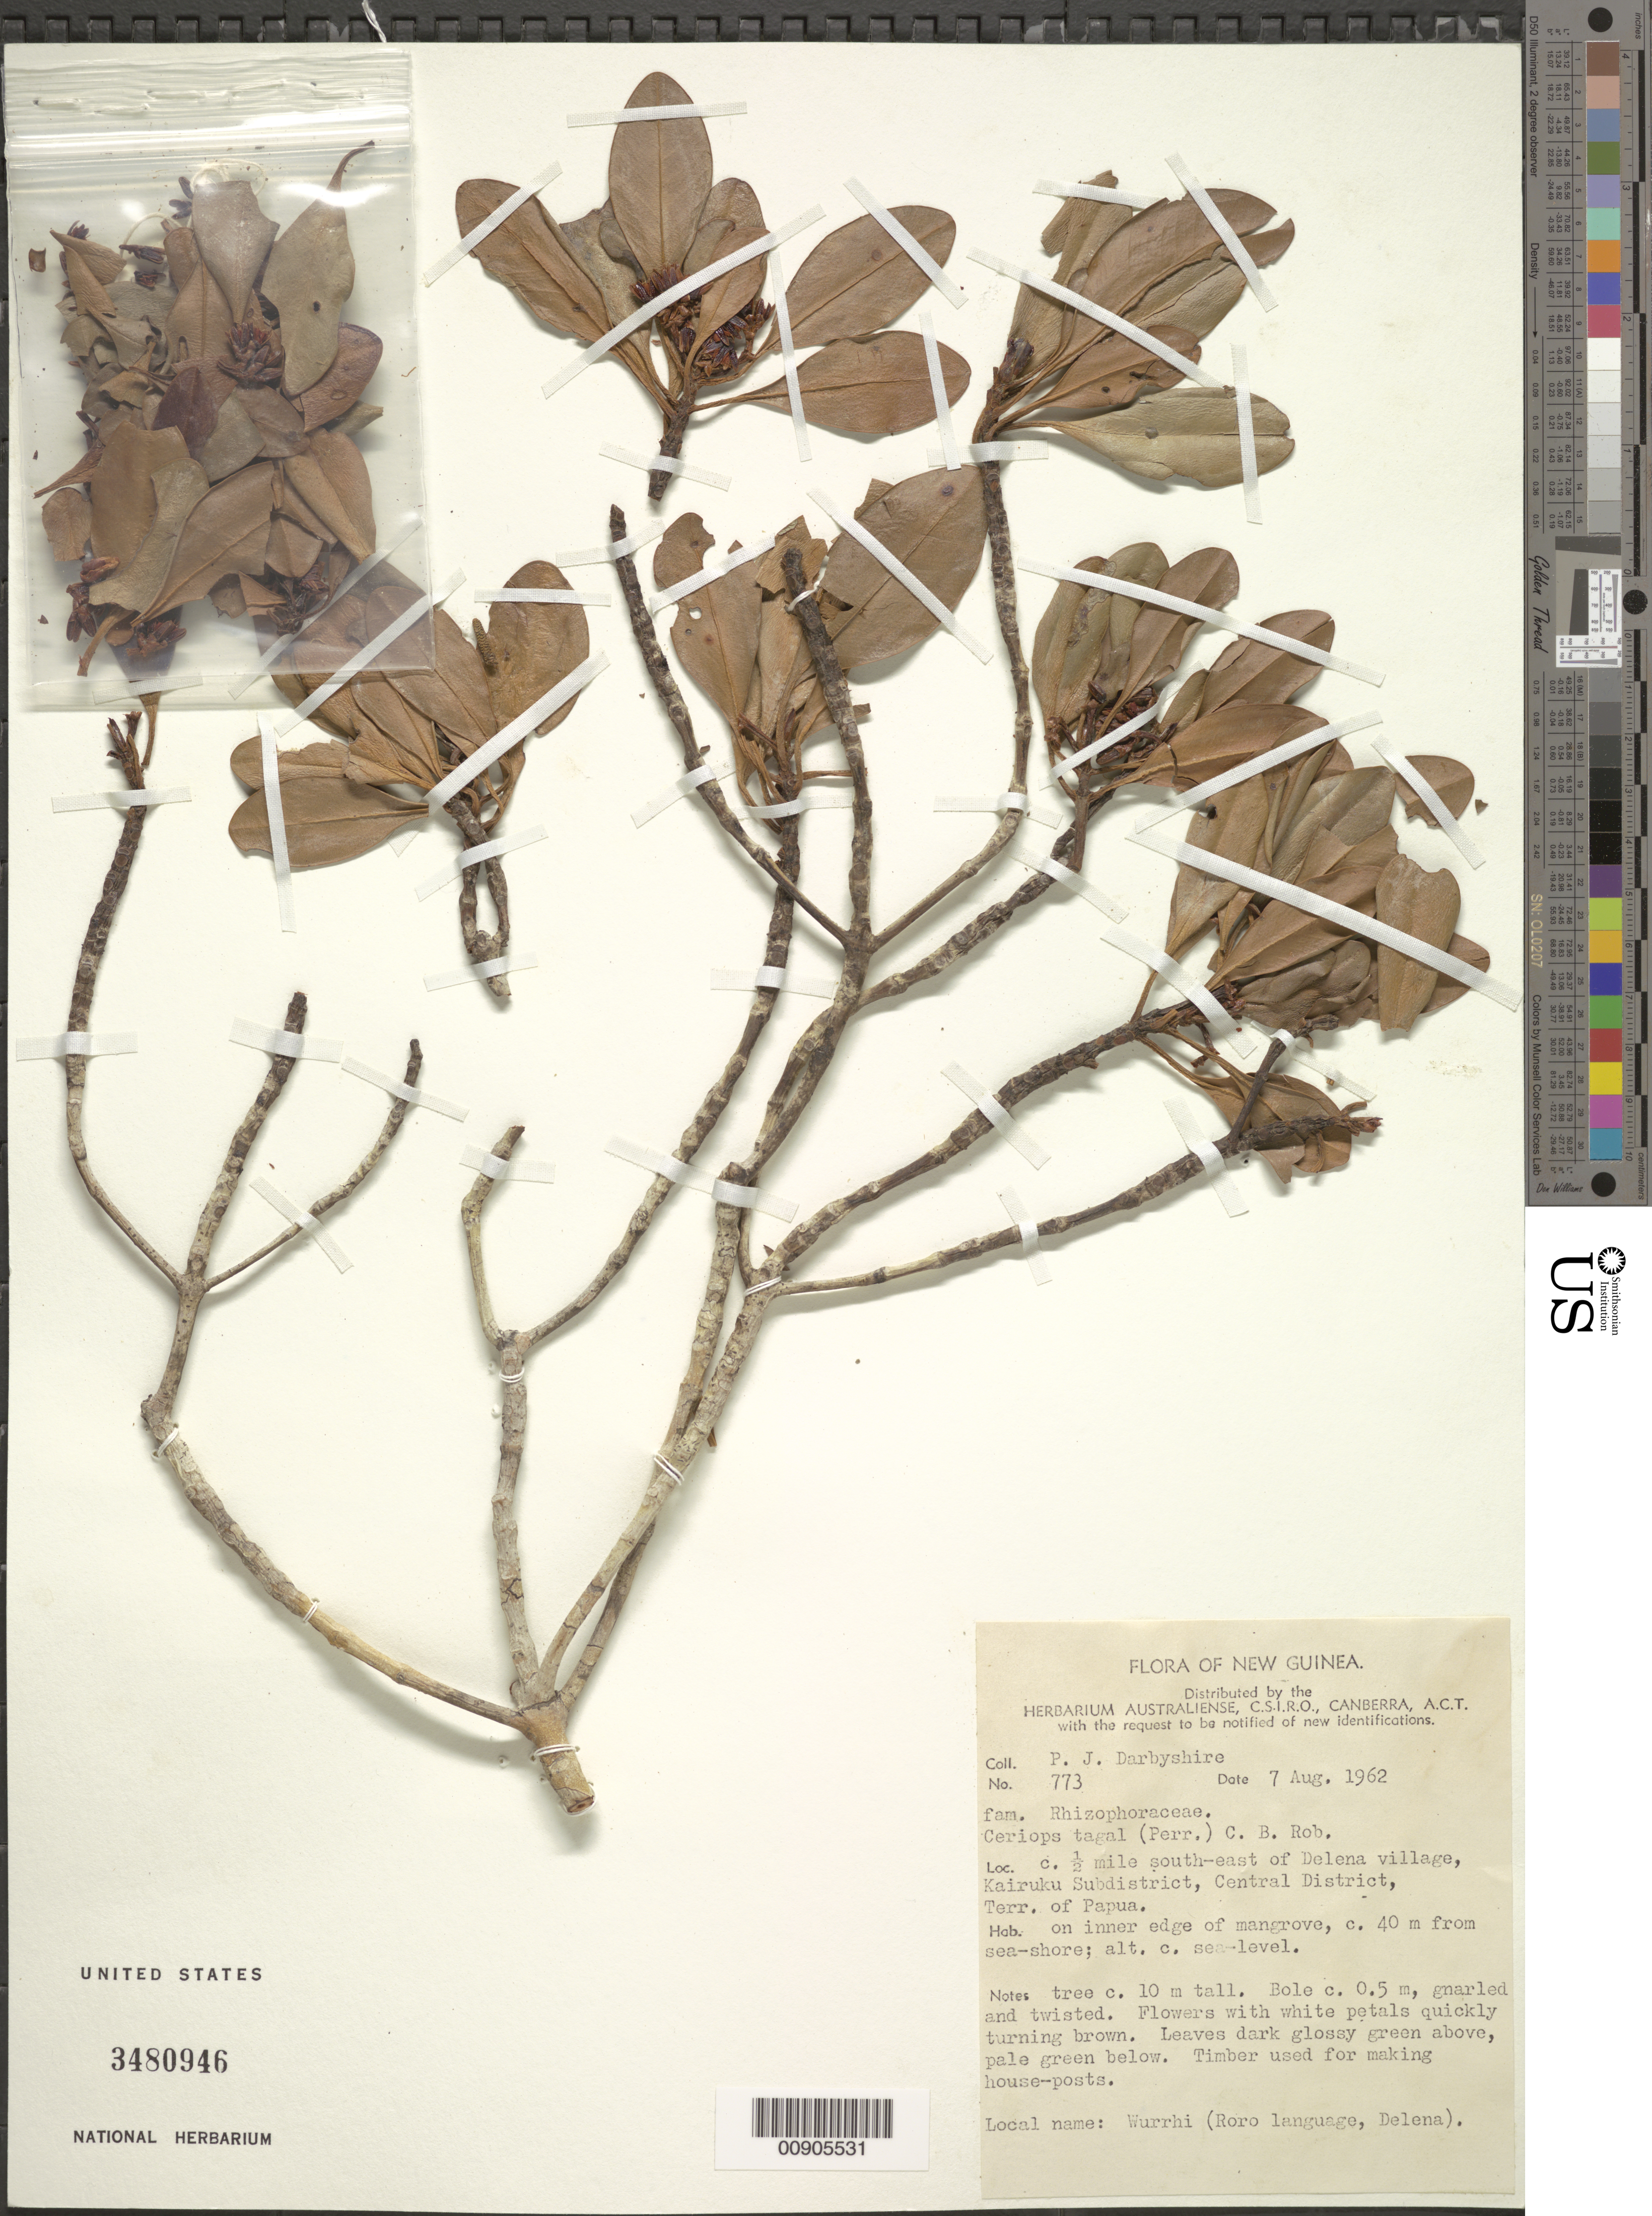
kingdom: Plantae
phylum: Tracheophyta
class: Magnoliopsida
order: Malpighiales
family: Rhizophoraceae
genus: Ceriops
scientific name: Ceriops tagal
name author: (Perr.) C.B. Rob.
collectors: P. Darbyshire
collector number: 773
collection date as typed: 07 Aug 1962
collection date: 1962-08-07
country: Papua New Guinea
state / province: Central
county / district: Kairuku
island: New Guinea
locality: c. 1/2 mile SE of Delena village, Kairuku Subdistrict, Central District, Terr of Papua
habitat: On inner edge of mangrove, c. 40 m from sea-shore.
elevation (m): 0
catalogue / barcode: US 3480946